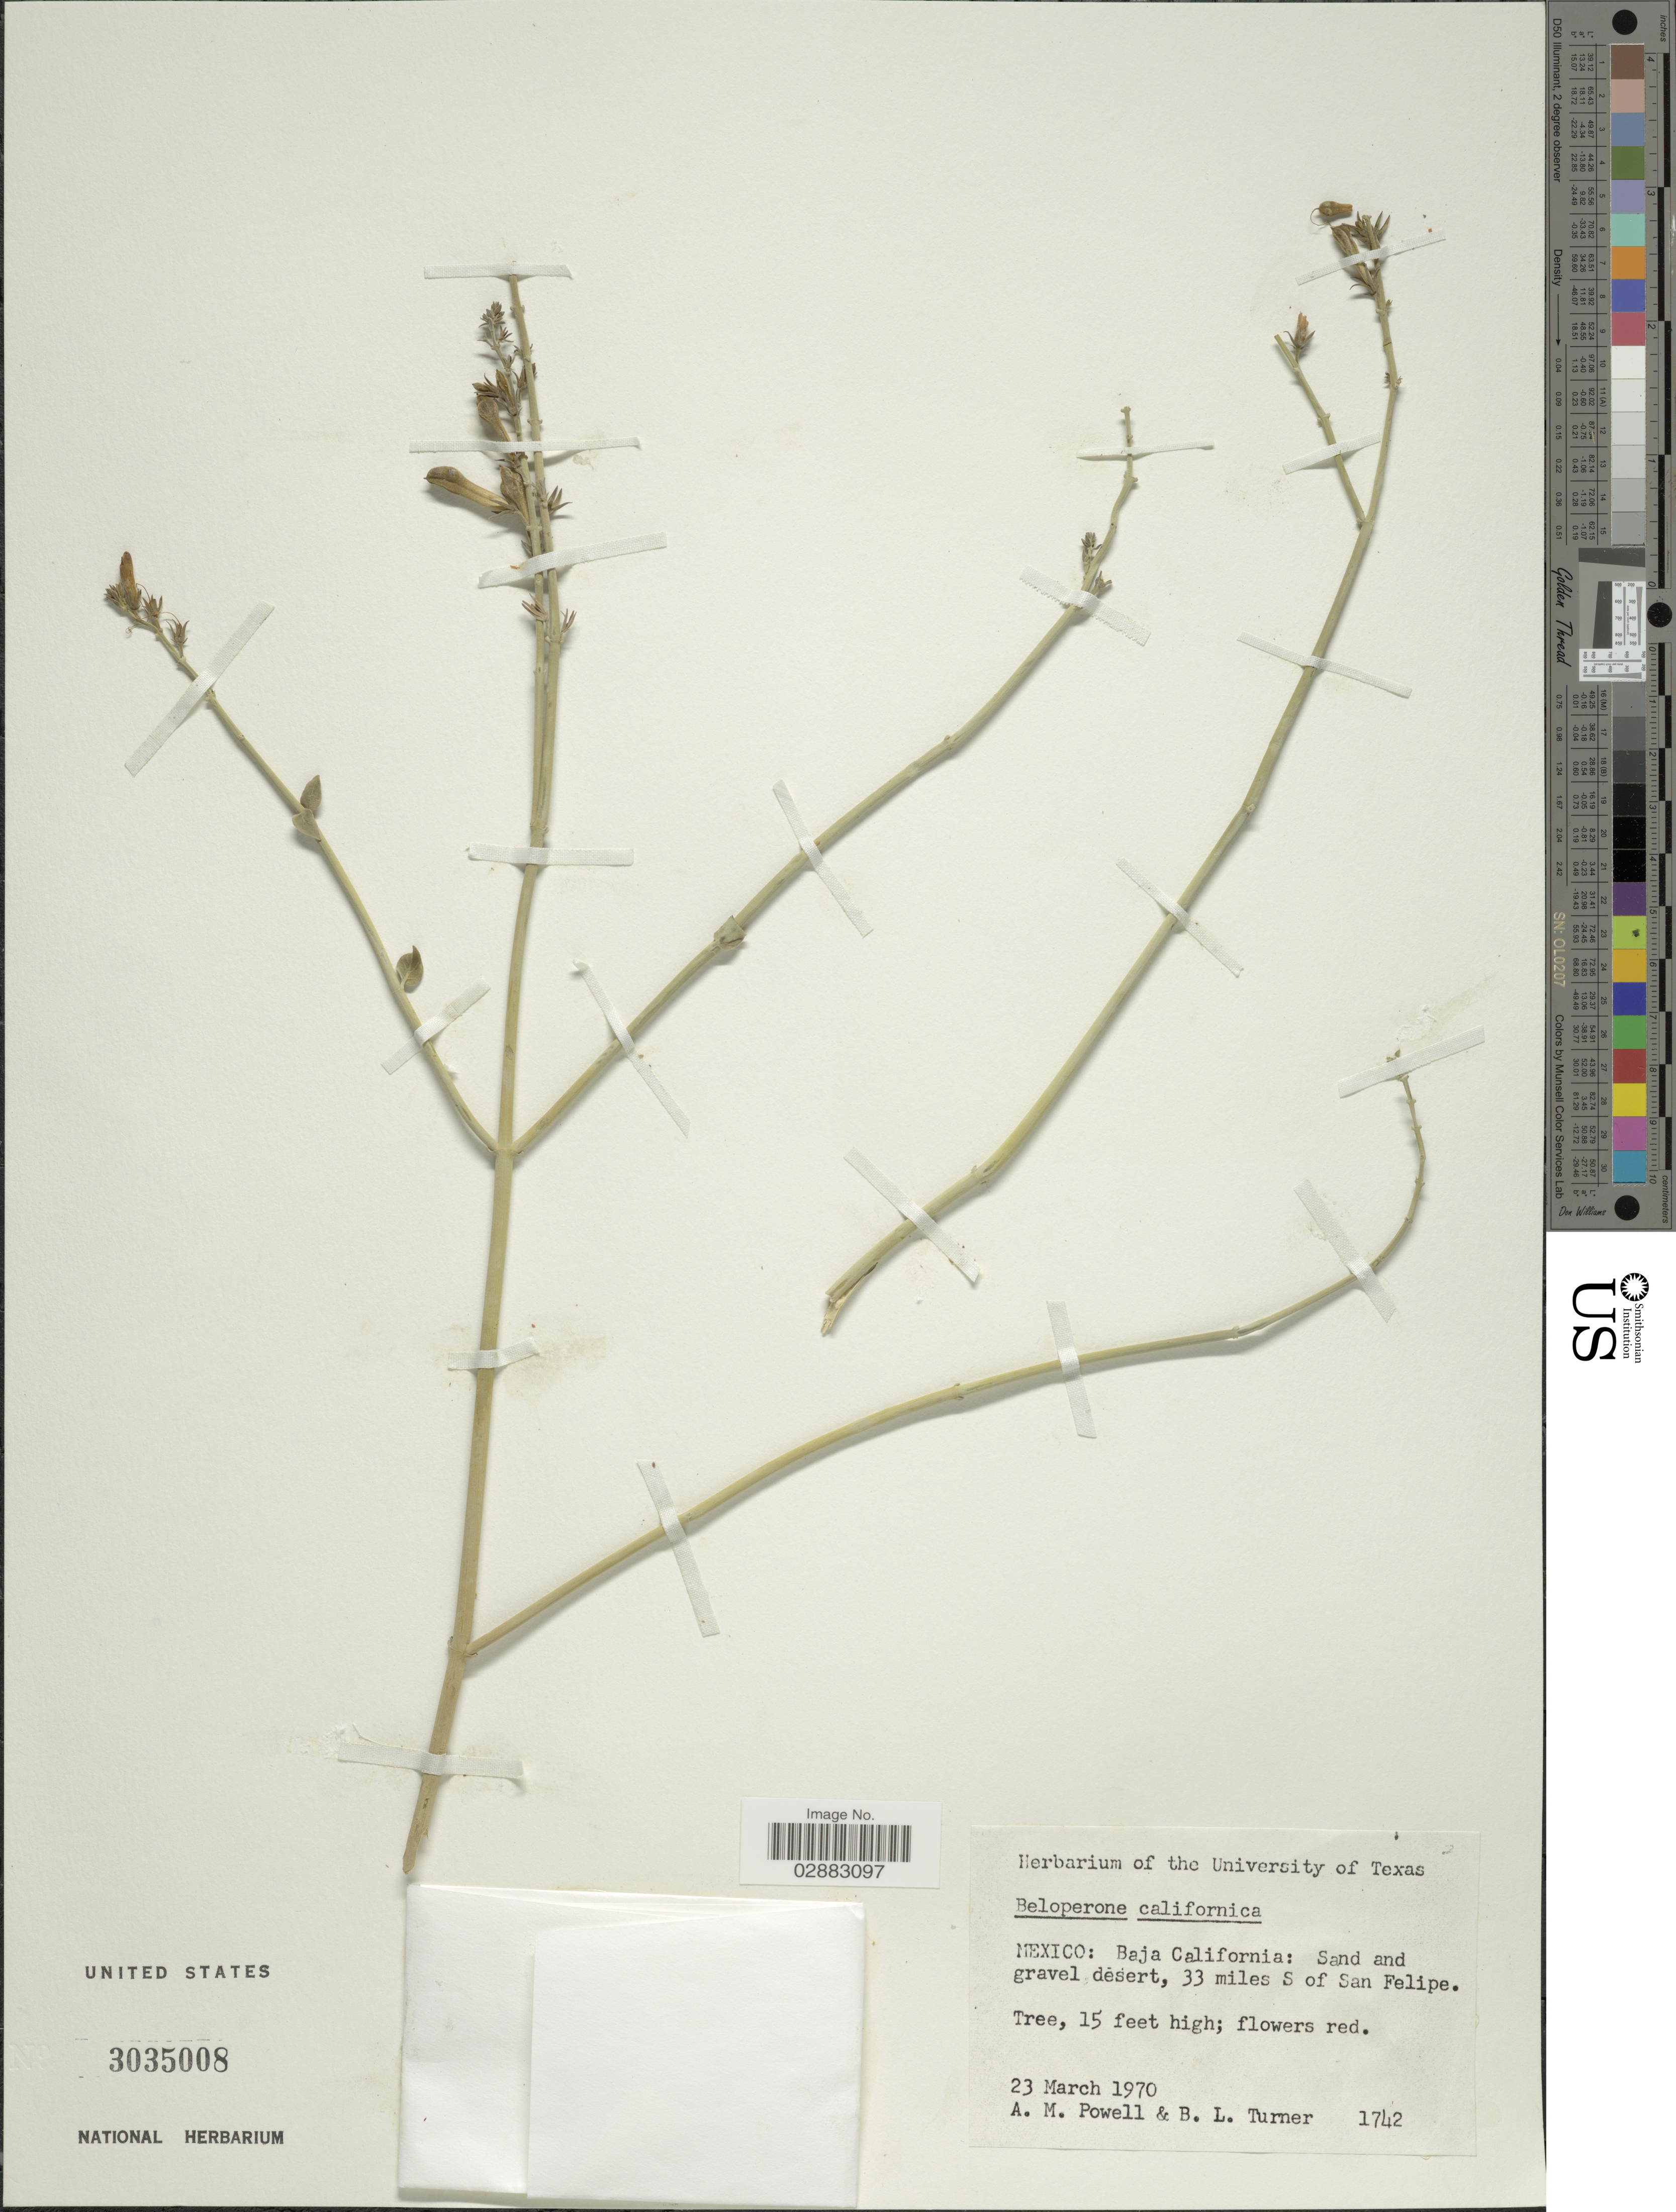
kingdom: Plantae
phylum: Tracheophyta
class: Magnoliopsida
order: Lamiales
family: Acanthaceae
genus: Beloperone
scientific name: Beloperone californica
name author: Benth.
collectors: A. M. Powell & B. L. Turner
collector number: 1742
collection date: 1970-03-23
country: Mexico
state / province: Baja California Norte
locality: Sand and gravel desert, 33 miles S of San Felipe.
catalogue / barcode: US 3035008